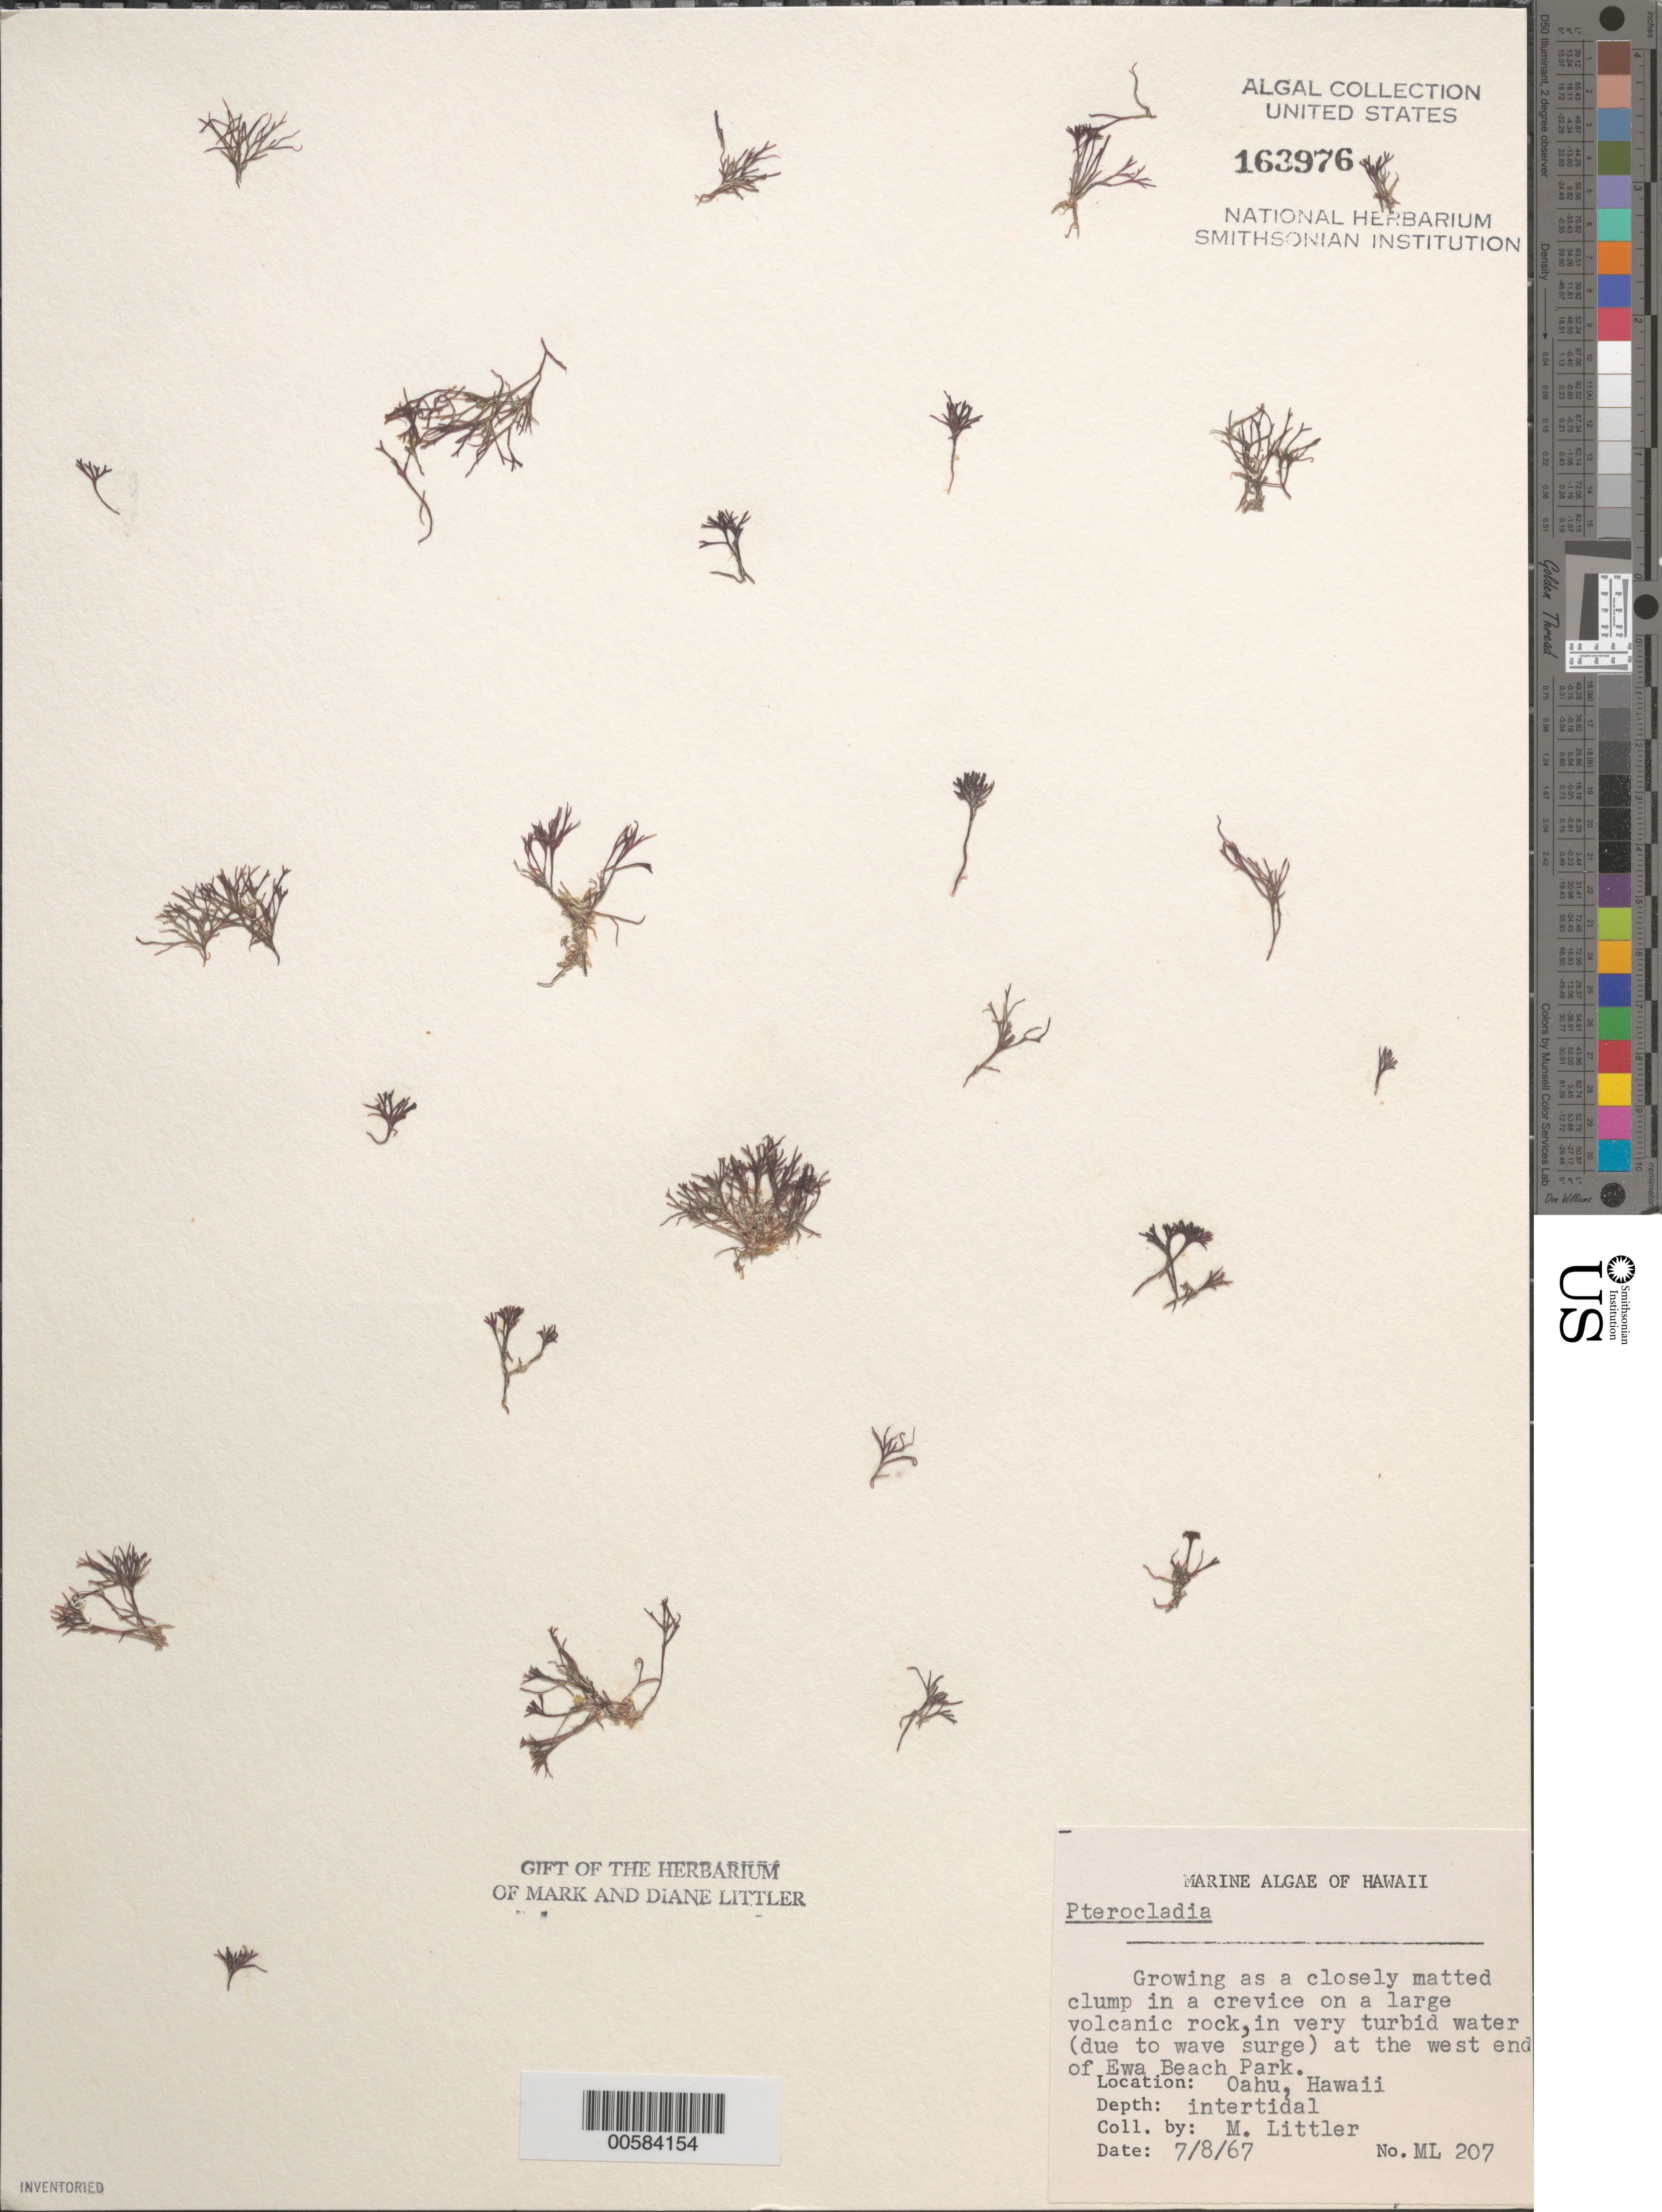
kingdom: Plantae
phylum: Rhodophyta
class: Florideophyceae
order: Gelidiales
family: Pterocladiaceae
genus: Pterocladia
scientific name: Pterocladia sp.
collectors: M. M. Littler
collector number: ML 207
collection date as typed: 08 Jul 1967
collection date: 1967-07-08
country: United States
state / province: Hawaii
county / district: Honolulu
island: Oahu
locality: Ewa Beach Park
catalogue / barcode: US 163976